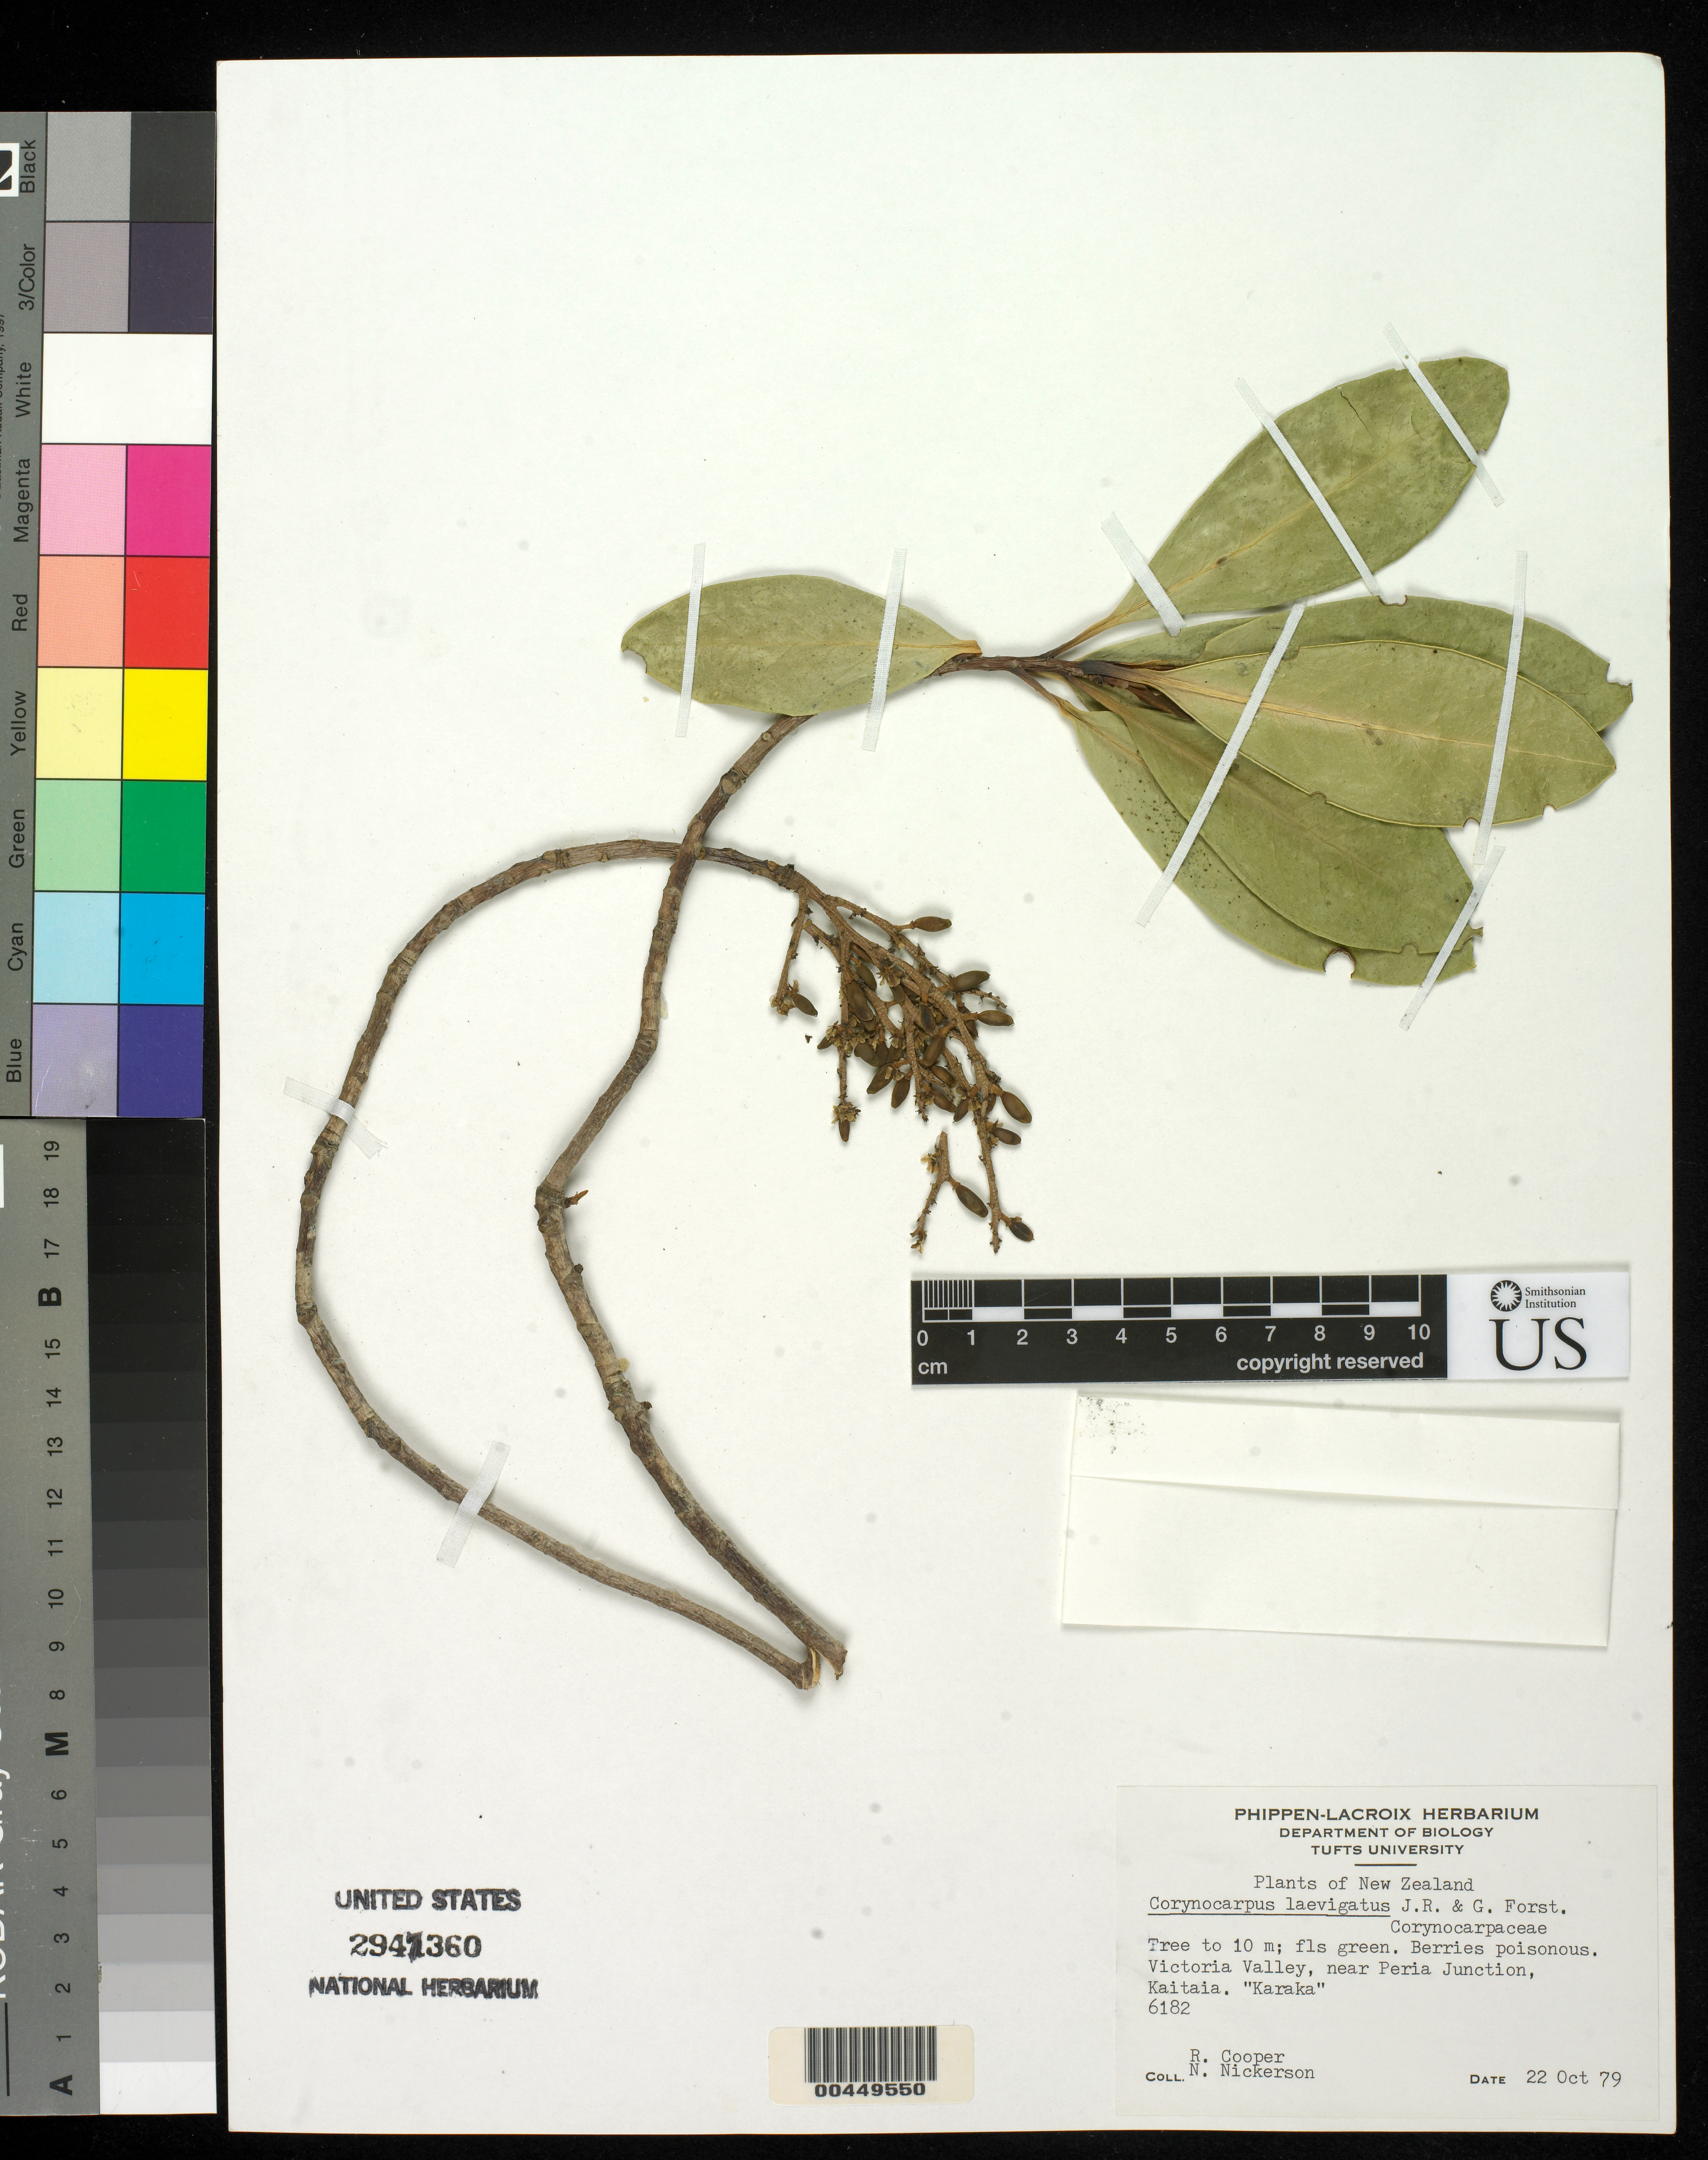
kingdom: Plantae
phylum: Tracheophyta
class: Magnoliopsida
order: Cucurbitales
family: Corynocarpaceae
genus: Corynocarpus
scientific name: Corynocarpus laevigatus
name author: J.R. Forst. & G. Forst.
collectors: R. Cooper & N. Nickerson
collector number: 6182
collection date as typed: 22 Oct 1979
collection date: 1979-10-22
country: New Zealand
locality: Victoria valley, near Peria Junction, Kaitaia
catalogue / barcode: US 2941360